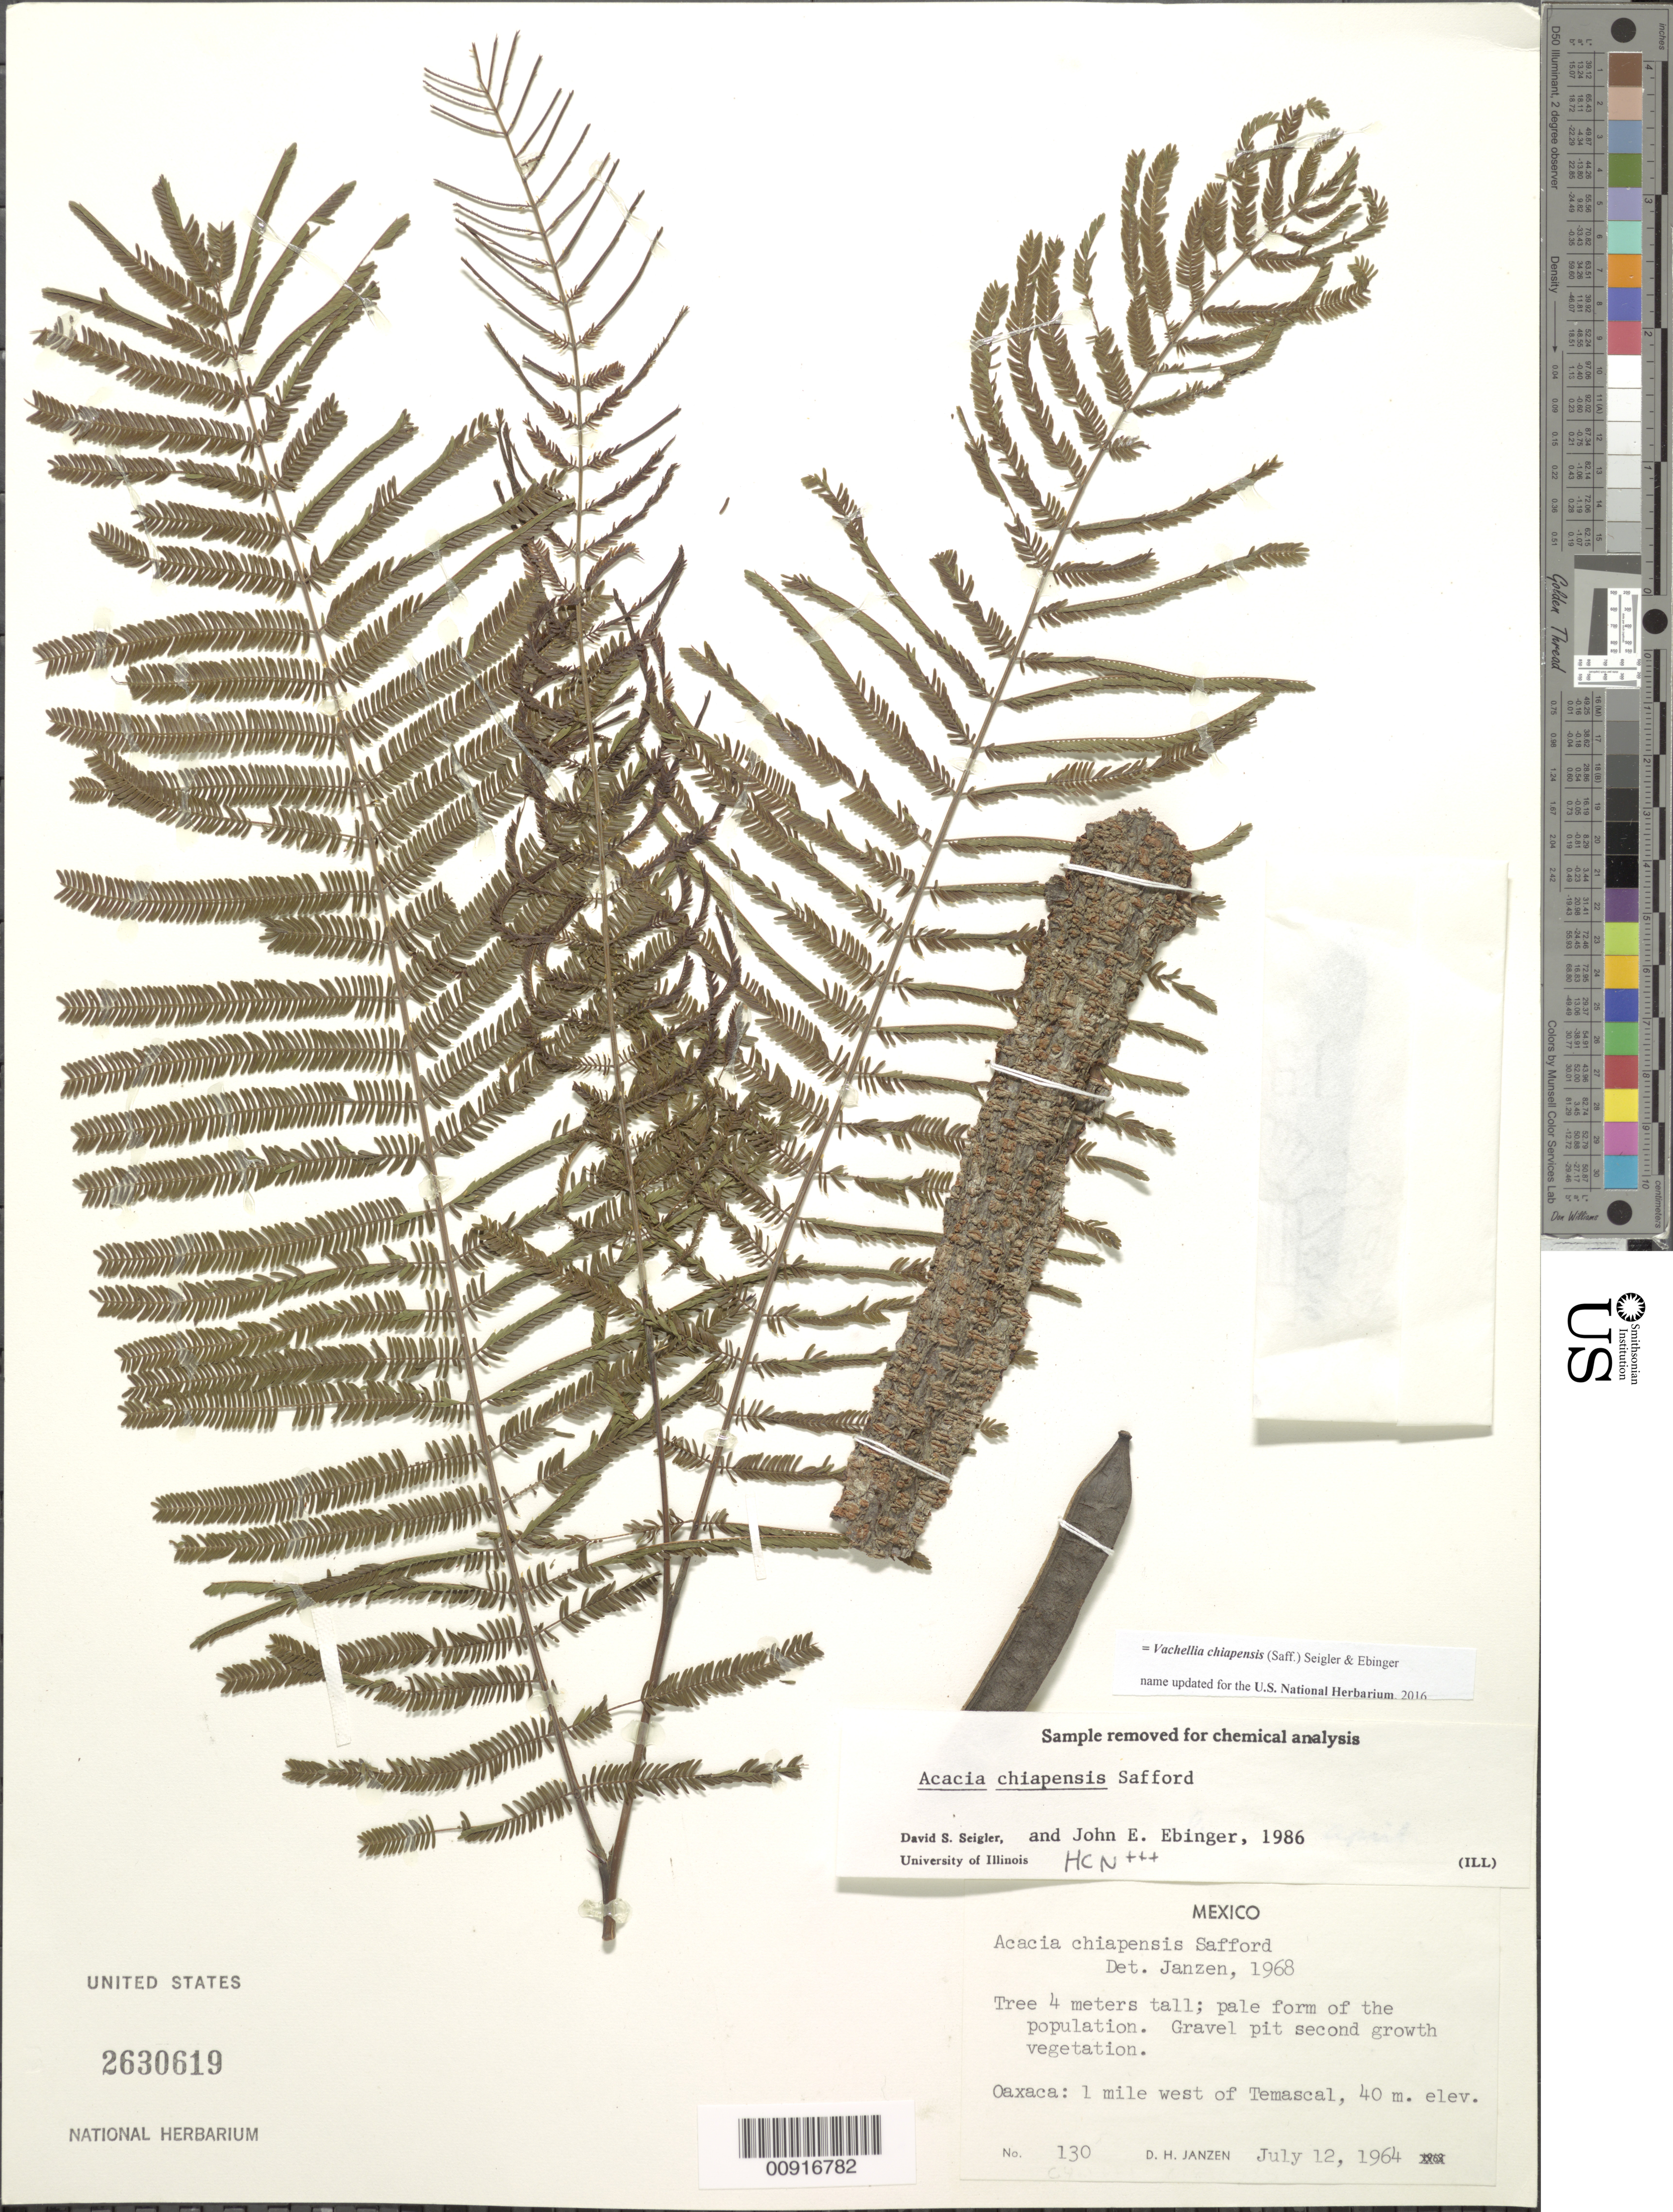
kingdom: Plantae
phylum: Tracheophyta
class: Magnoliopsida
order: Fabales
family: Fabaceae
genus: Vachellia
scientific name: Vachellia chiapensis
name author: (Saff.) Seigler & Ebinger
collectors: D. Janzen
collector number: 130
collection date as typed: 12 Jul 1964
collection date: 1964-07-12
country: Mexico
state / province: Oaxaca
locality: Oaxaca: 1 mi. west of Temascal.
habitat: Gravel pit second growth vegetation.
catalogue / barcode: US 2630619